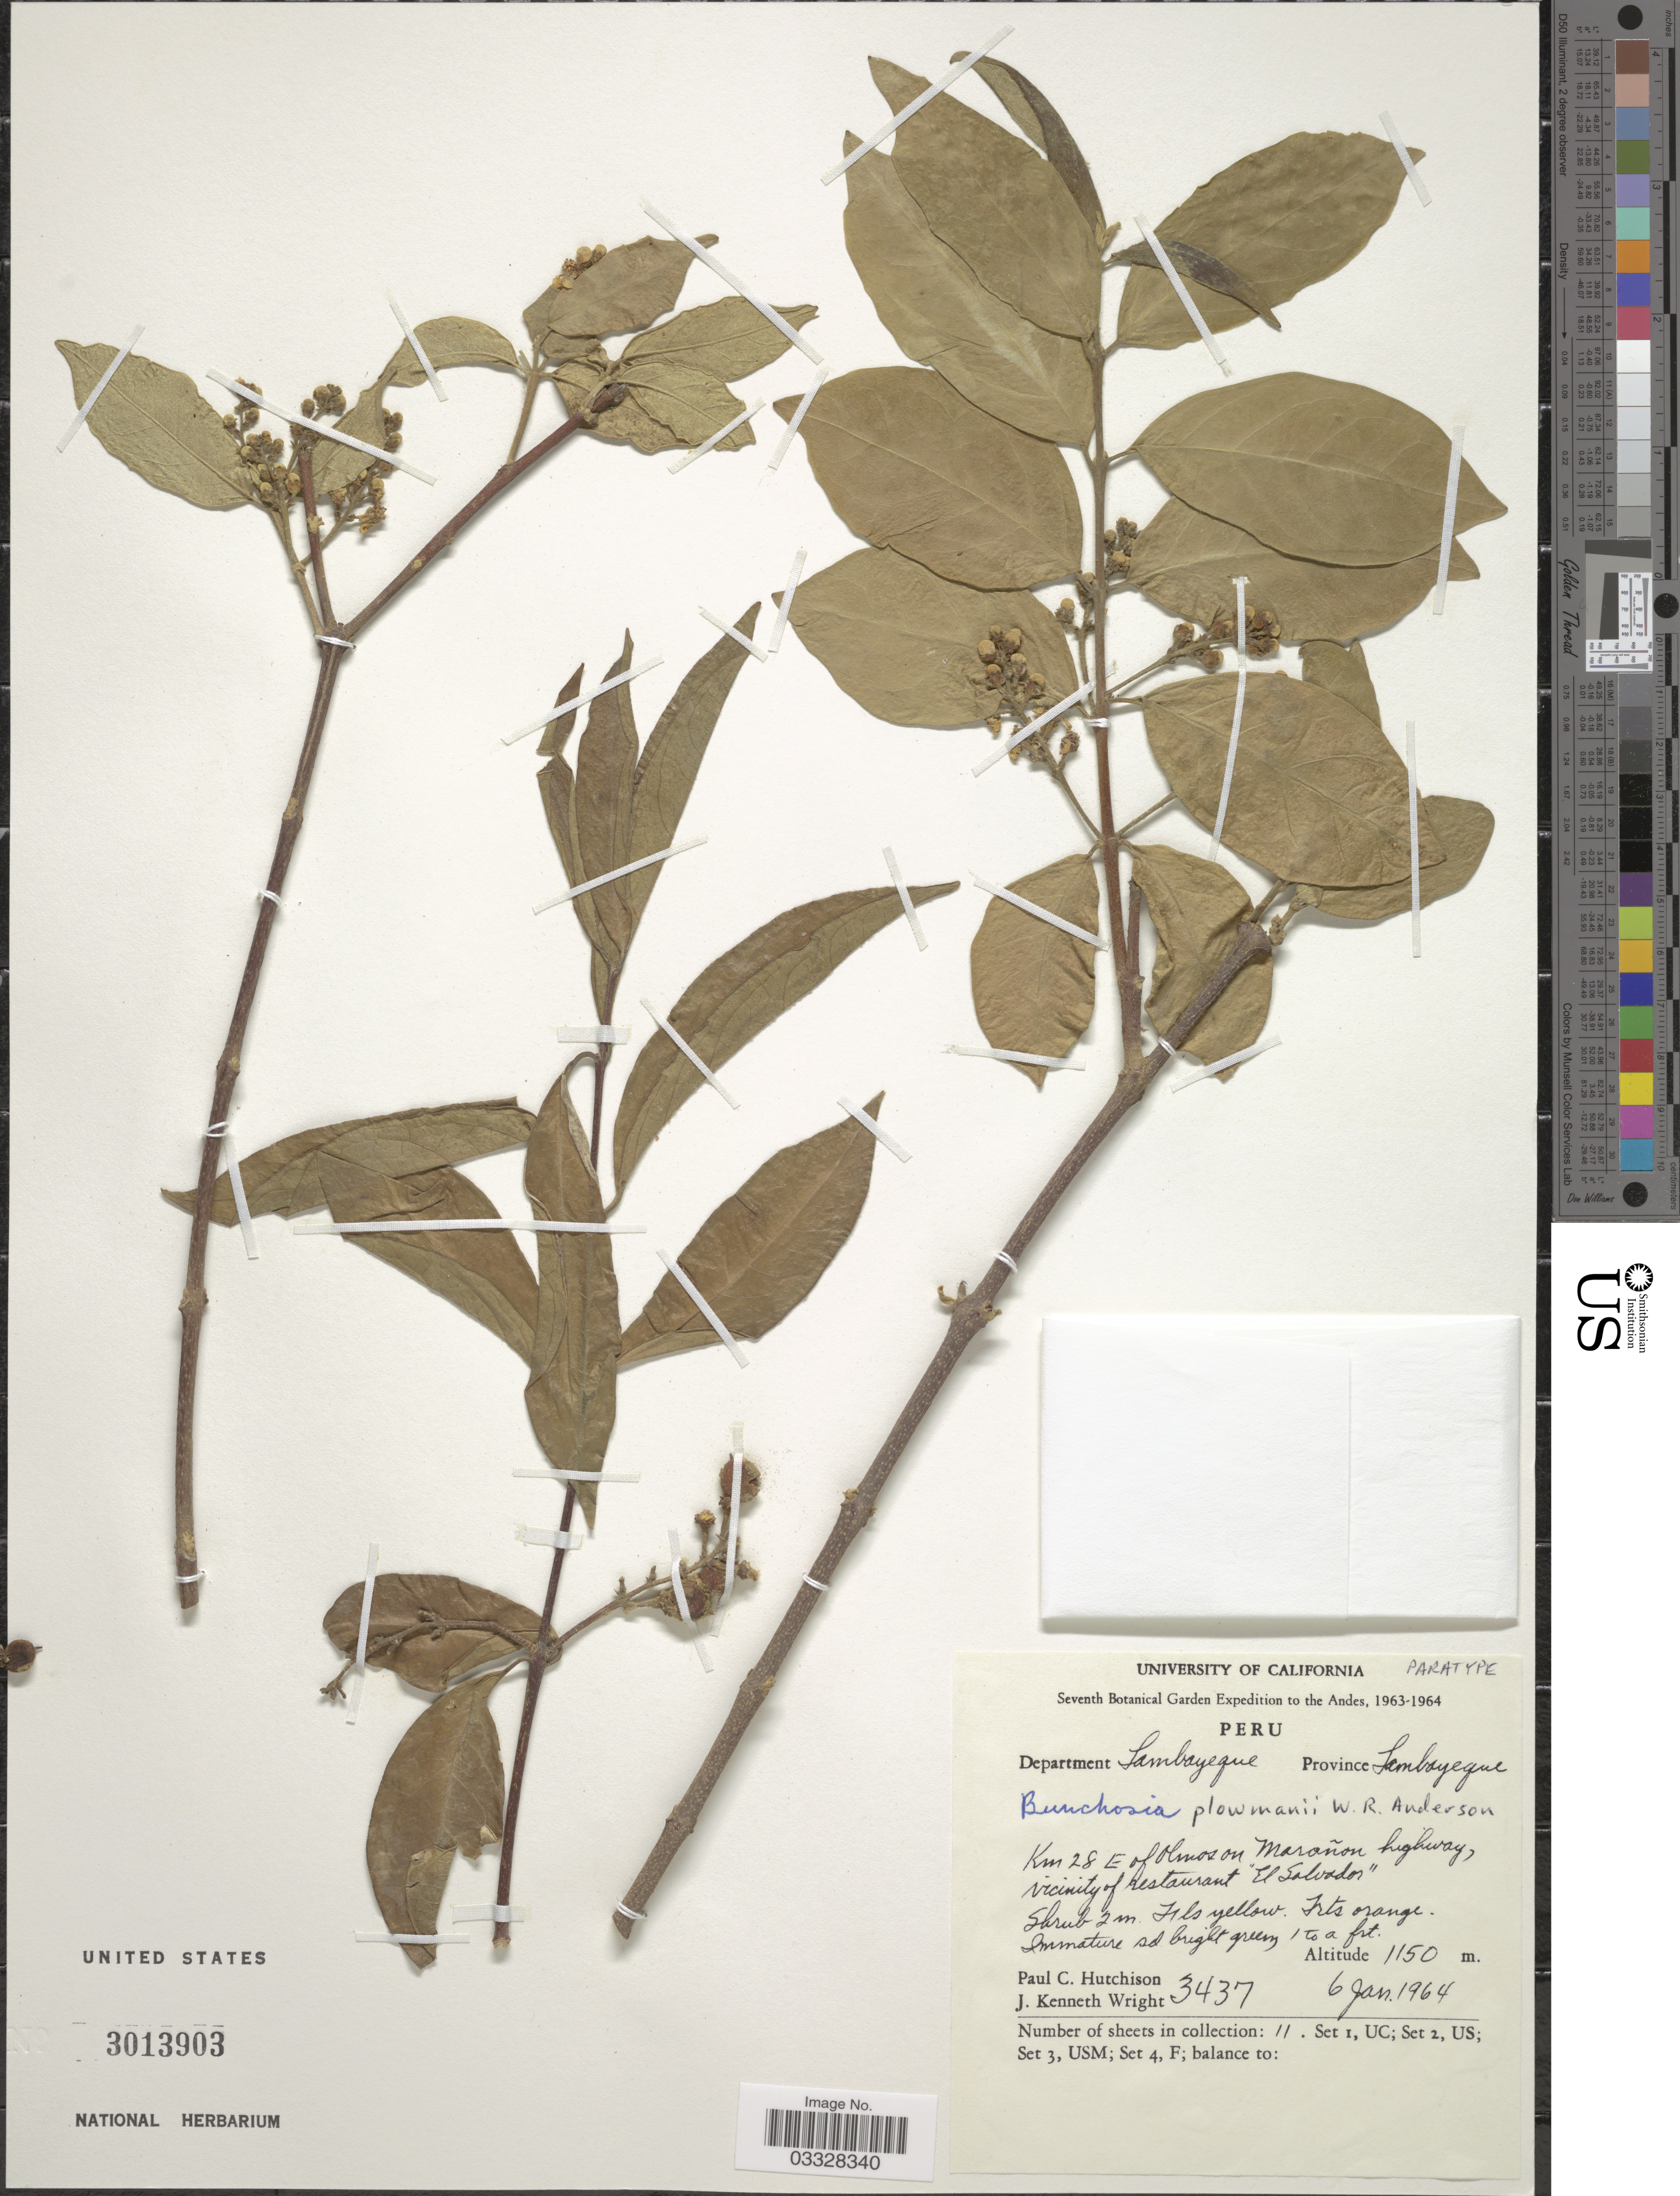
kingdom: Plantae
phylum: Tracheophyta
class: Magnoliopsida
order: Malpighiales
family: Malpighiaceae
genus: Bunchosia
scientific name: Bunchosia plowmanii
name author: W.R. Anderson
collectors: P. C. Hutchison & J. K. Wright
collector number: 3437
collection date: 1964-01-06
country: Peru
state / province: Lambayeque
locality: Andes. Department Lambayeque. Province Lambayeque. Km 28 E of Olmos on Marañon highway, vicinity of restaurant "El Salvador".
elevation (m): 1150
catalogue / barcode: US 3013903